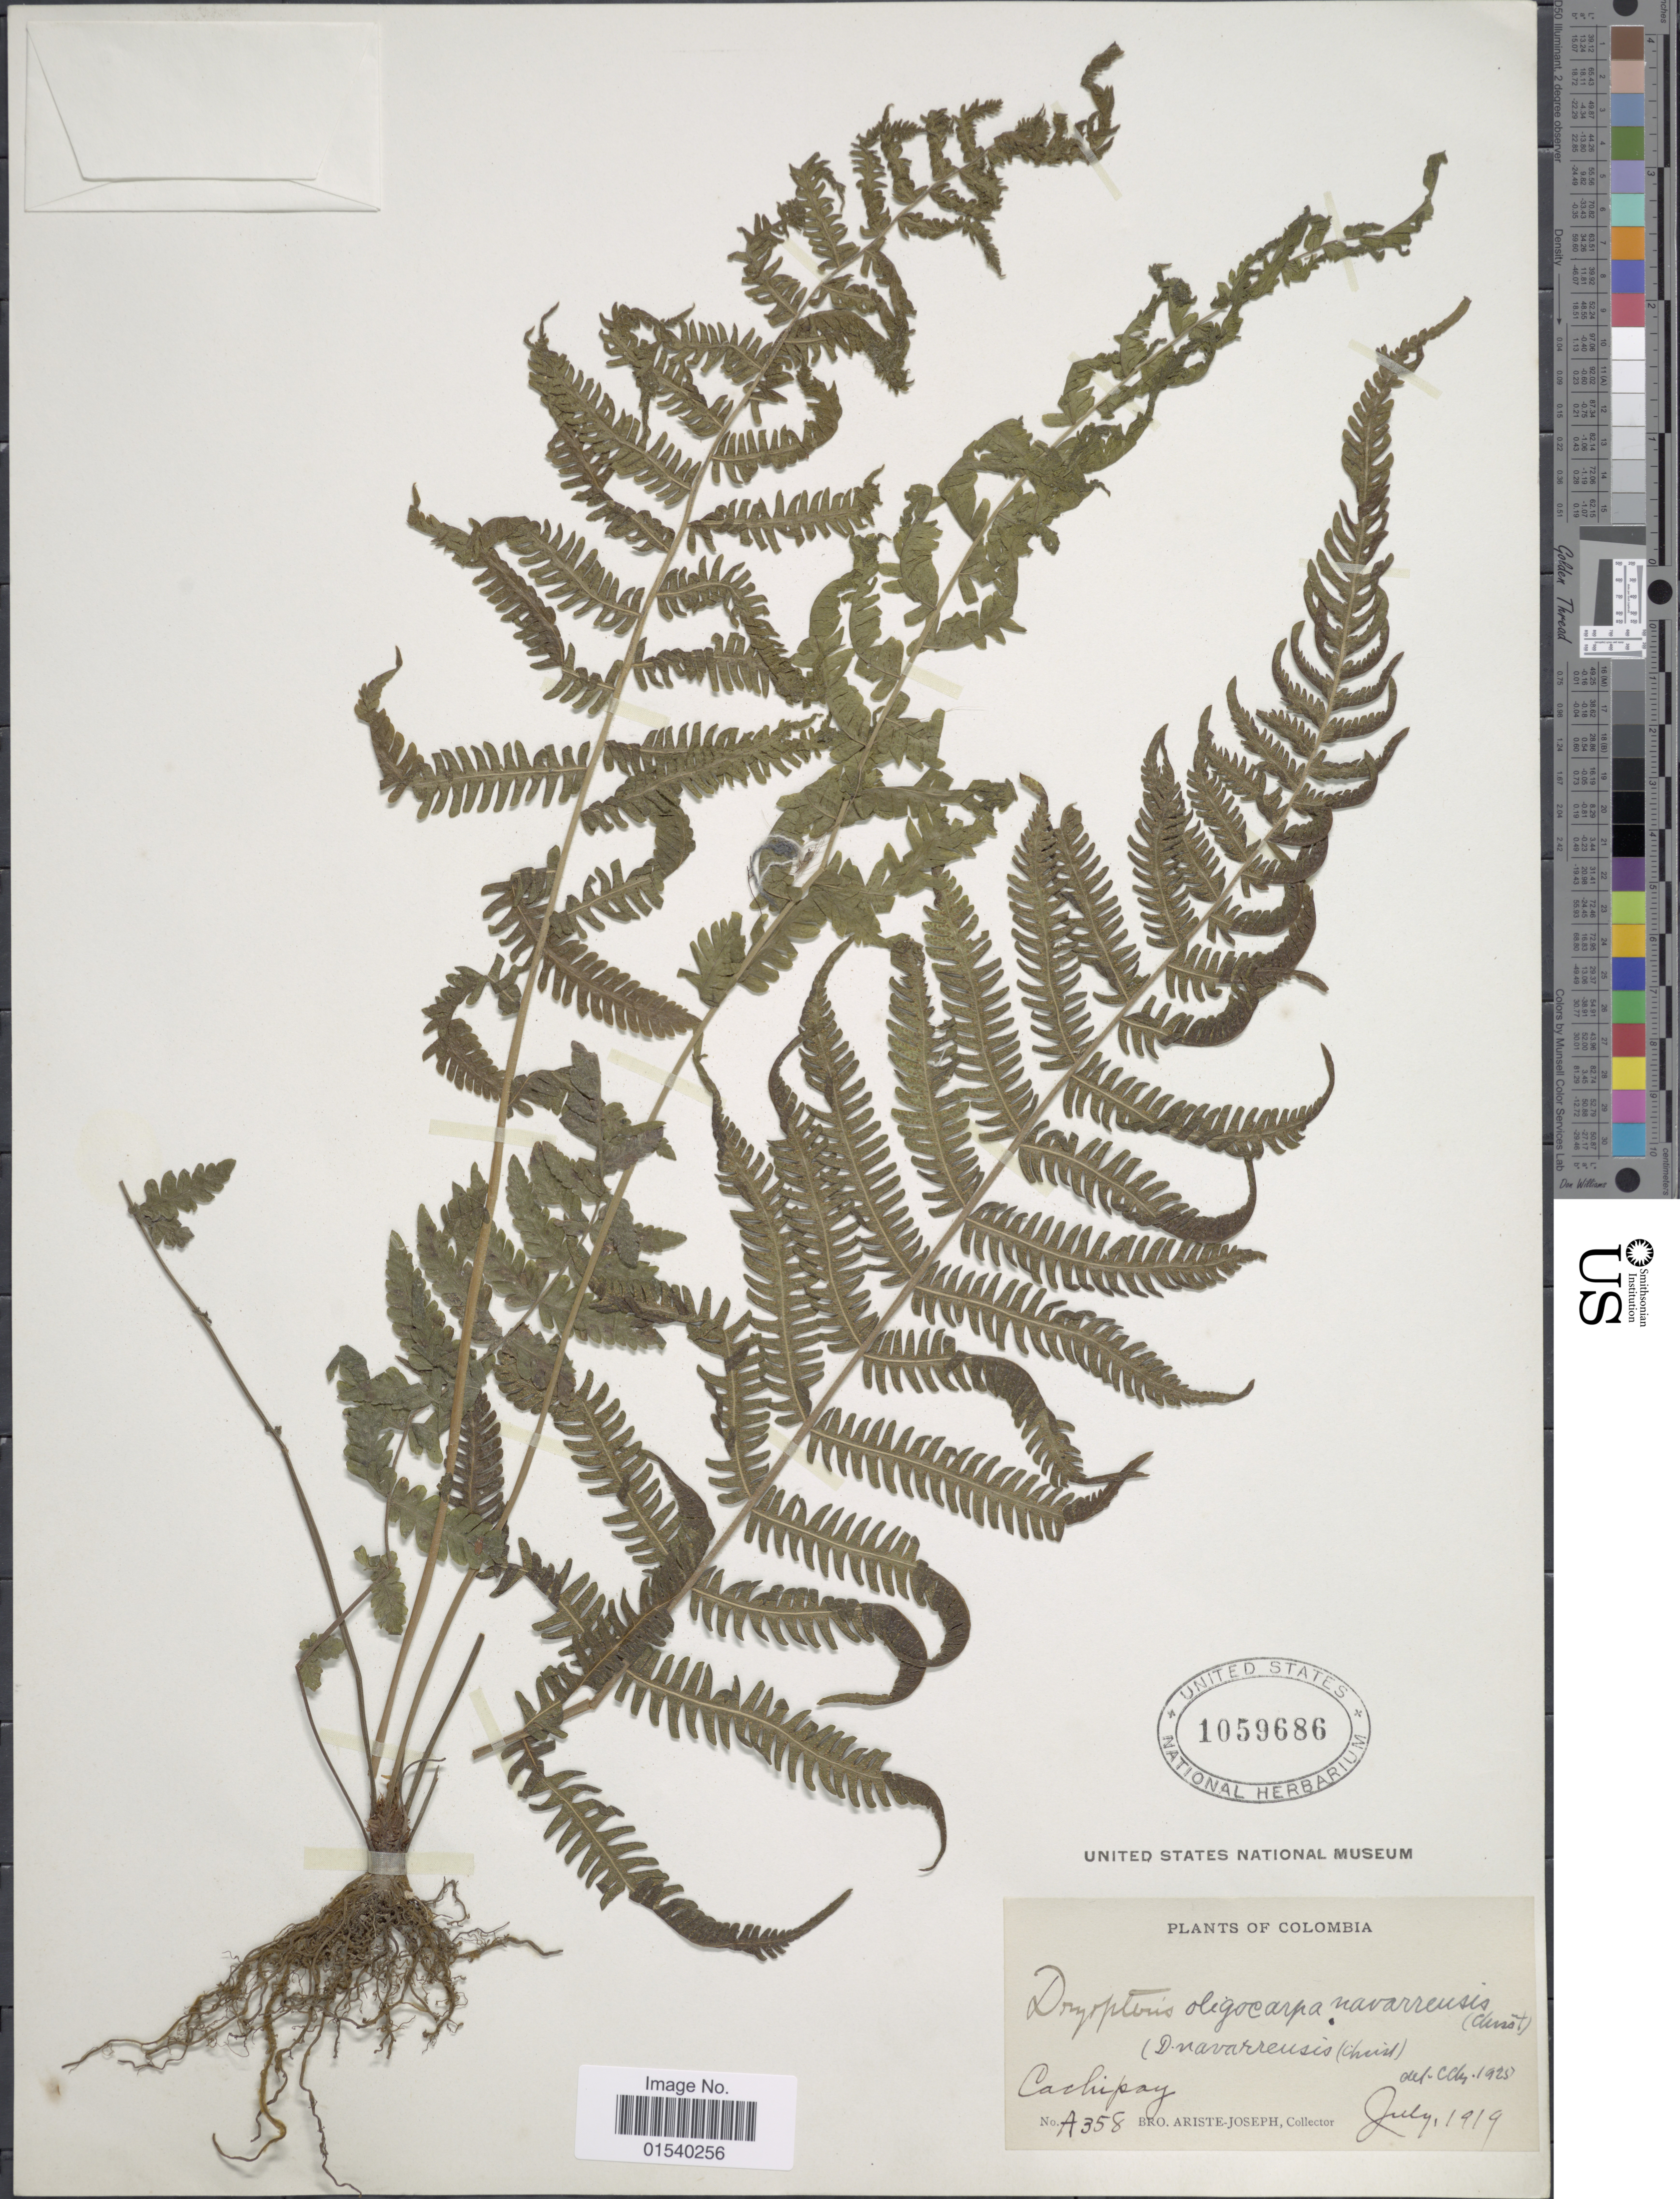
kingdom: Plantae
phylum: Tracheophyta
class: Polypodiopsida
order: Polypodiales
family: Thelypteridaceae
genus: Amauropelta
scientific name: Amauropelta oligocarpa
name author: (Humb. & Bonpl. ex Willd.) Pic. Serm.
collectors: Bro. Ariste-Joseph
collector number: A358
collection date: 1919-07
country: Colombia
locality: Cachipay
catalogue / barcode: US 1059686